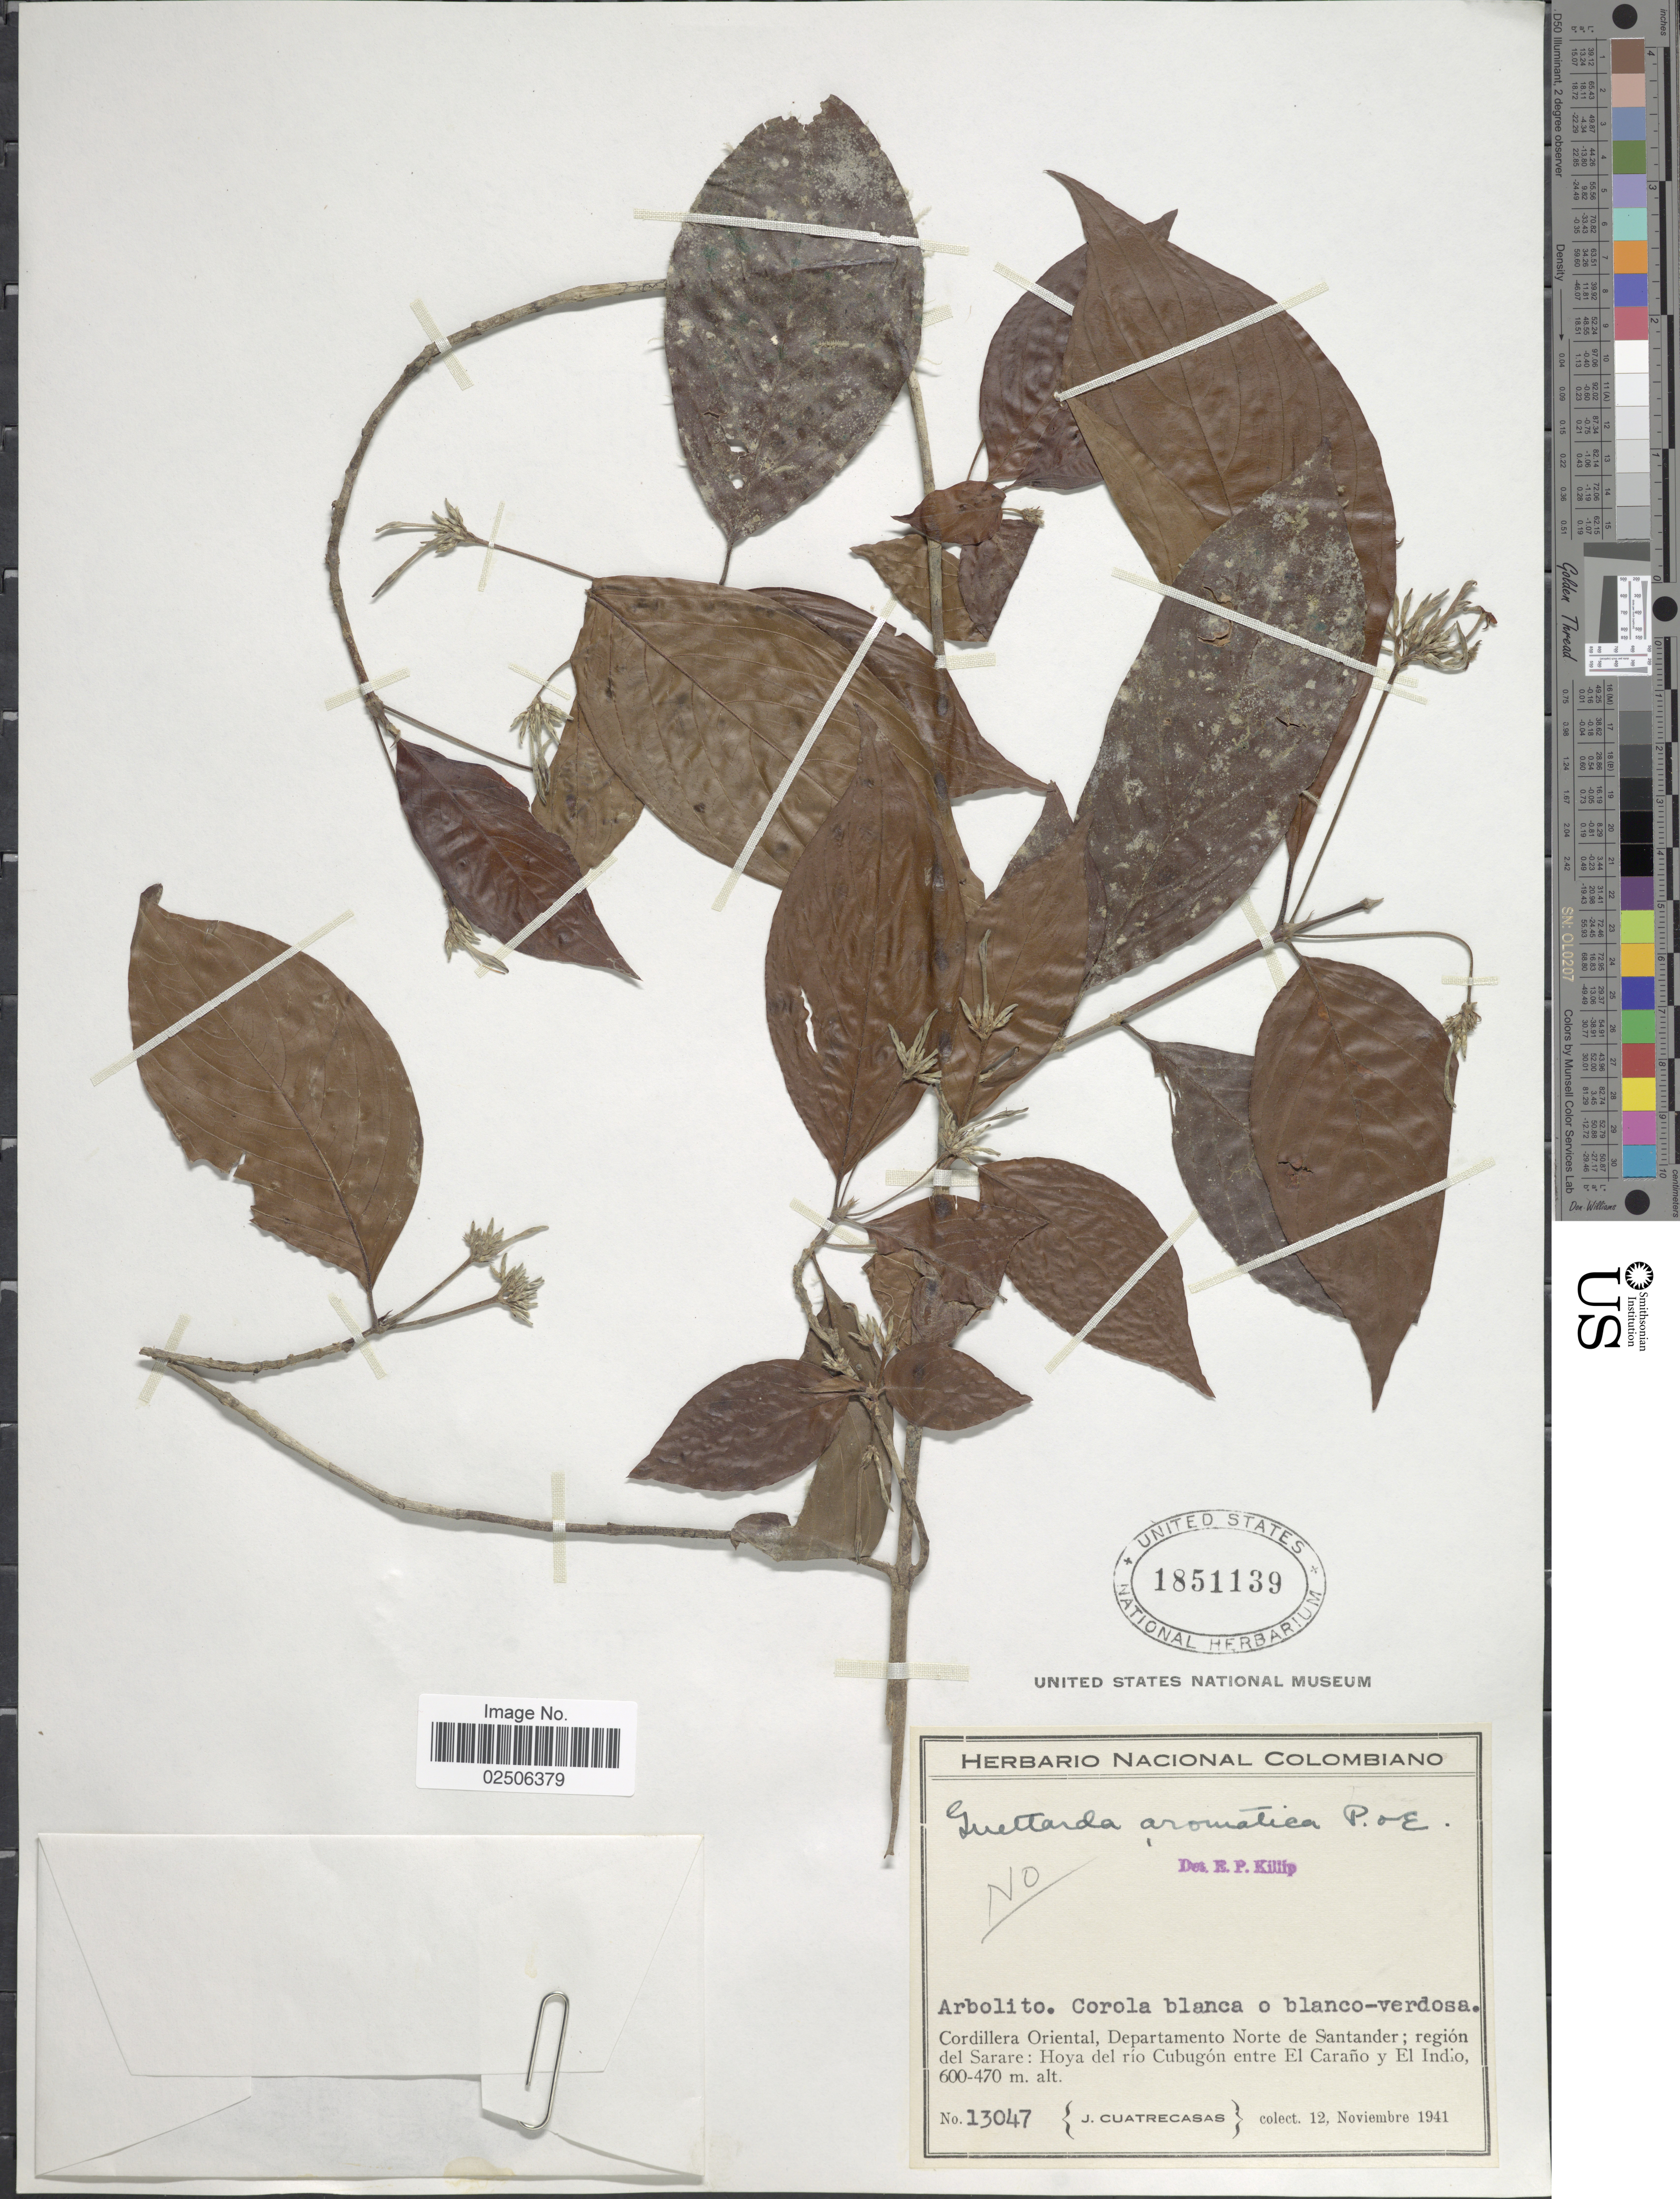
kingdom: Plantae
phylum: Tracheophyta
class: Magnoliopsida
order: Gentianales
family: Rubiaceae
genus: Chomelia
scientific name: Chomelia sp.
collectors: J. Cuatrecasas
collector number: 13047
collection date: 1941-11-12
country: Colombia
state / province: Norte de Santander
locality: Cordillera Oriental, region del Sarare: Hoya del rio Cubugon entre El Carano y El Indio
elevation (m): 470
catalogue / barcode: US 1851139